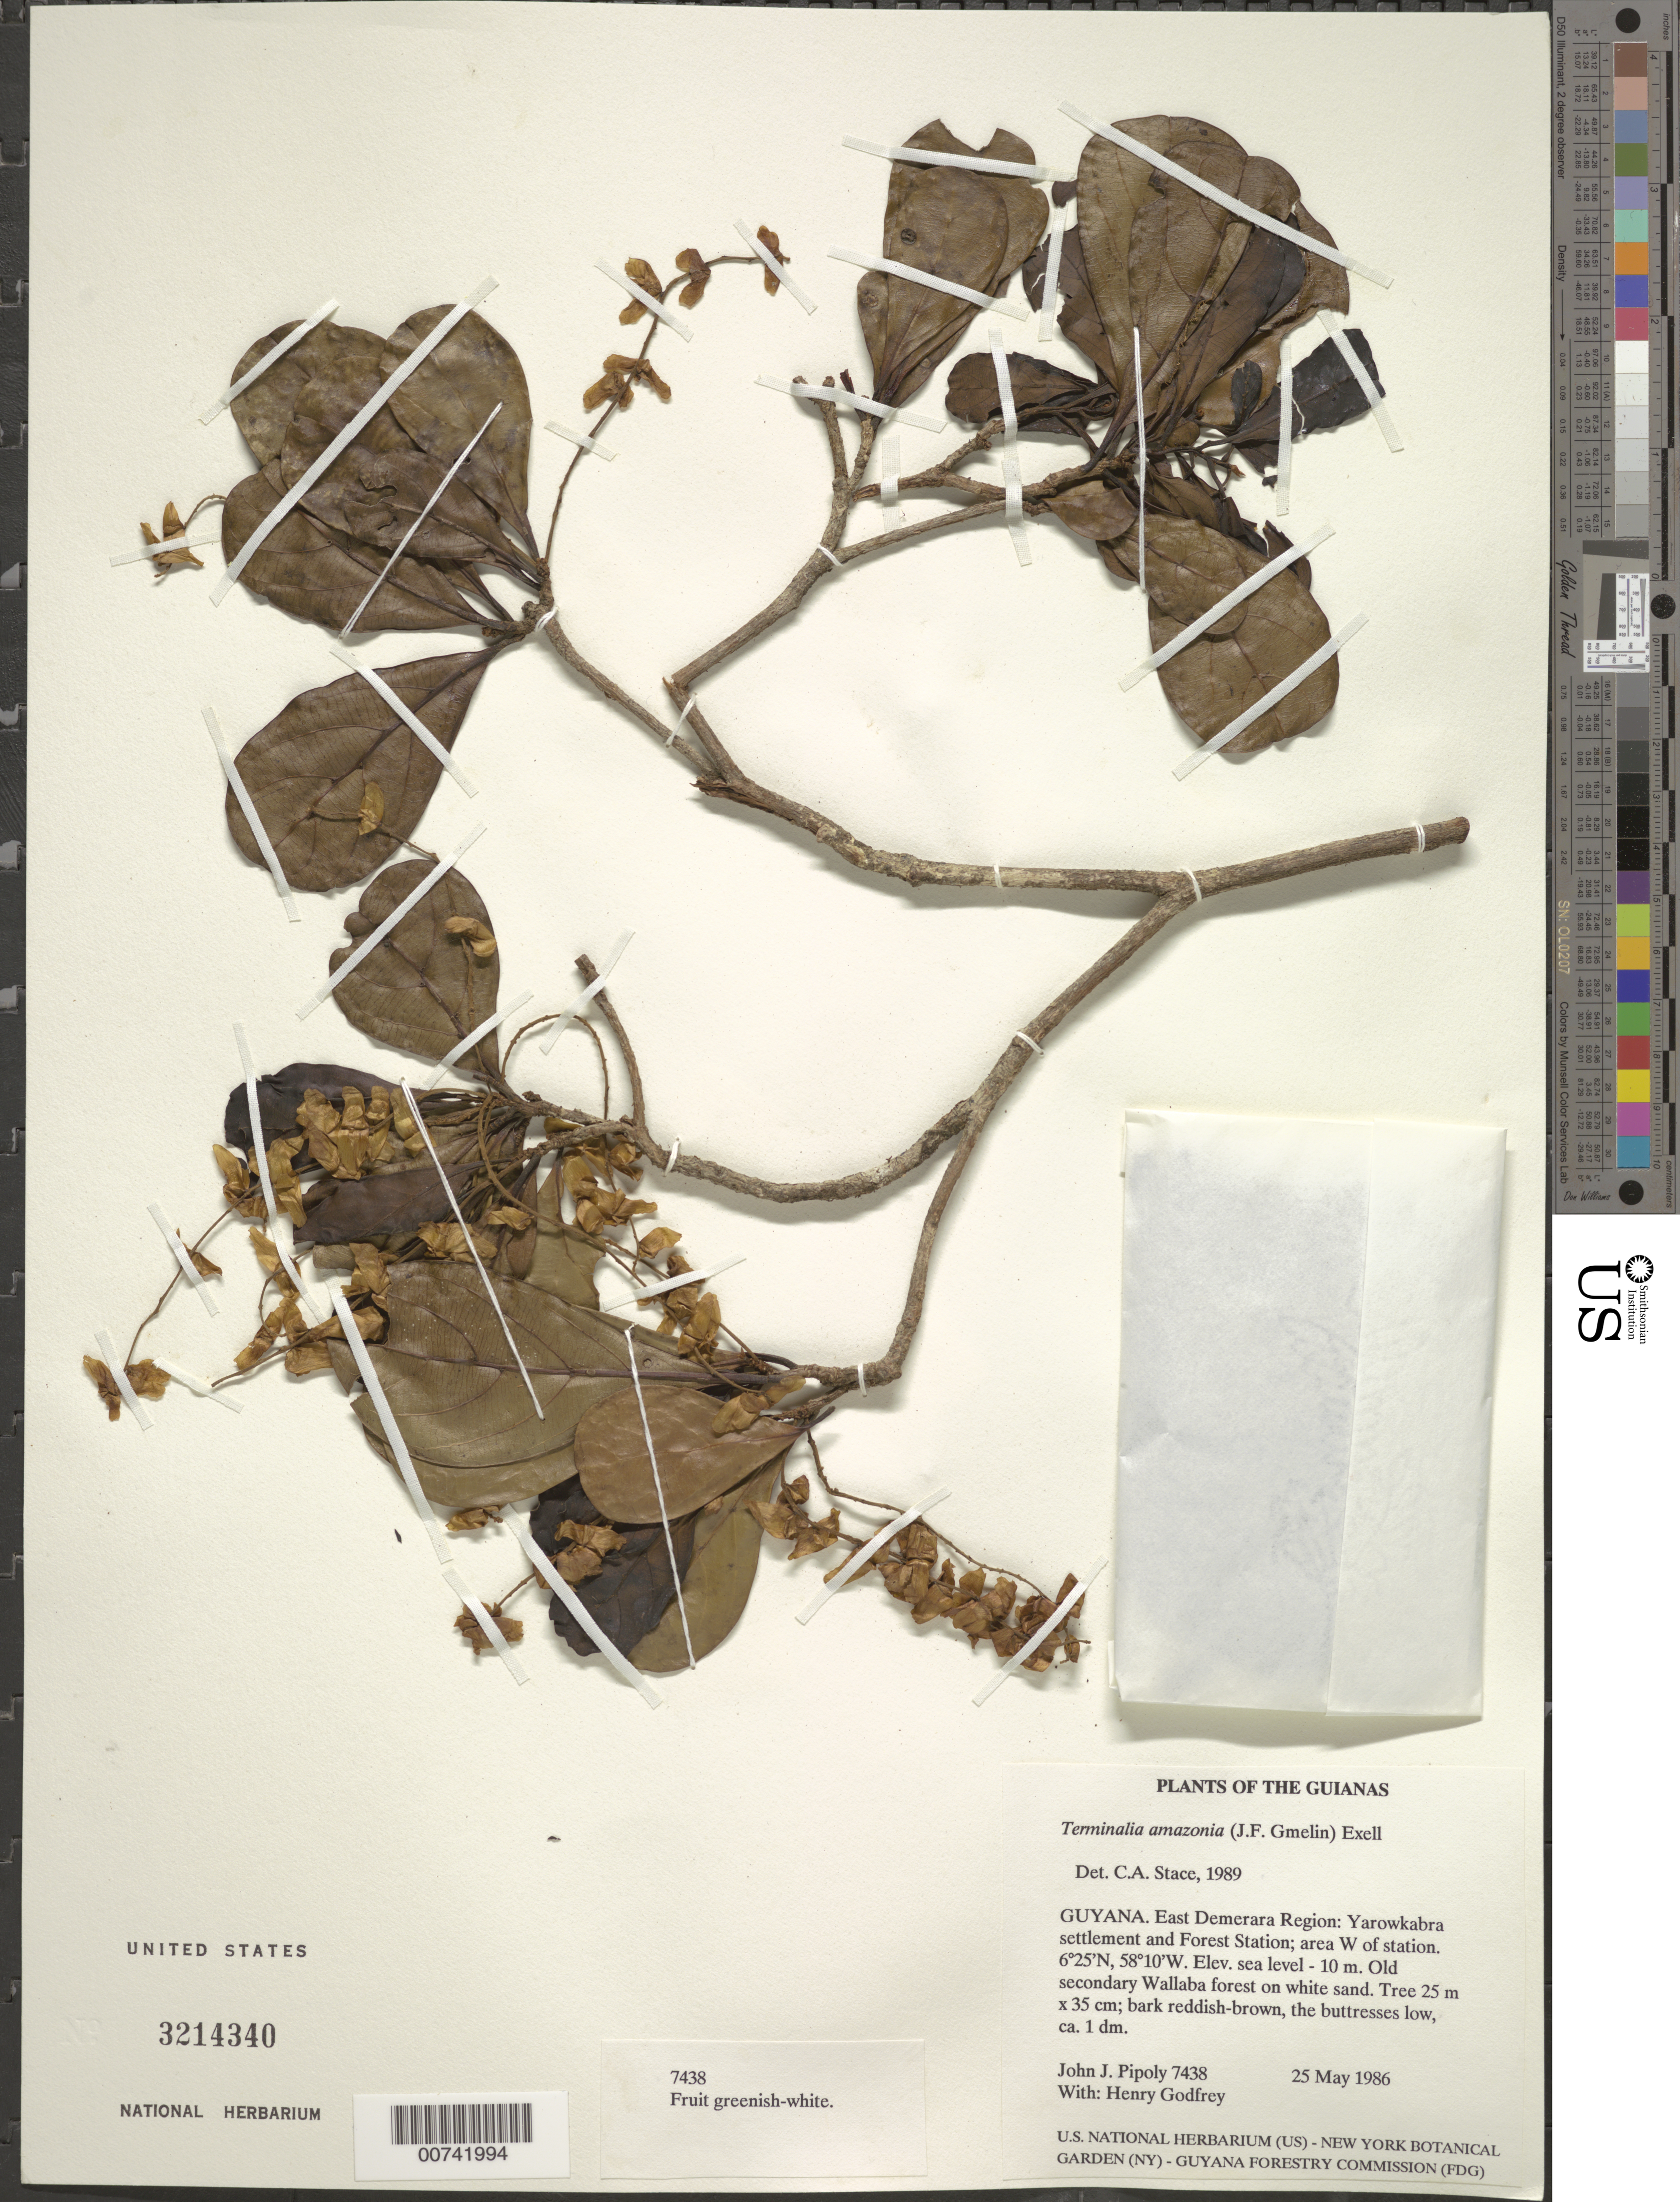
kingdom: Plantae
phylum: Tracheophyta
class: Magnoliopsida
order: Myrtales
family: Combretaceae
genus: Terminalia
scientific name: Terminalia amazonia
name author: (J.F. Gmel.) Exell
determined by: Stace, C. A.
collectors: J. J. Pipoly & H. Godfrey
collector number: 7438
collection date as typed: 25 May 1986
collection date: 1986-05-25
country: Guyana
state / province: Demerara-Mahaica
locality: Yarowkabra settlement and Forest Station; area W of station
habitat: Old secondary Wallaba forest on white sand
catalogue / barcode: US 3214340